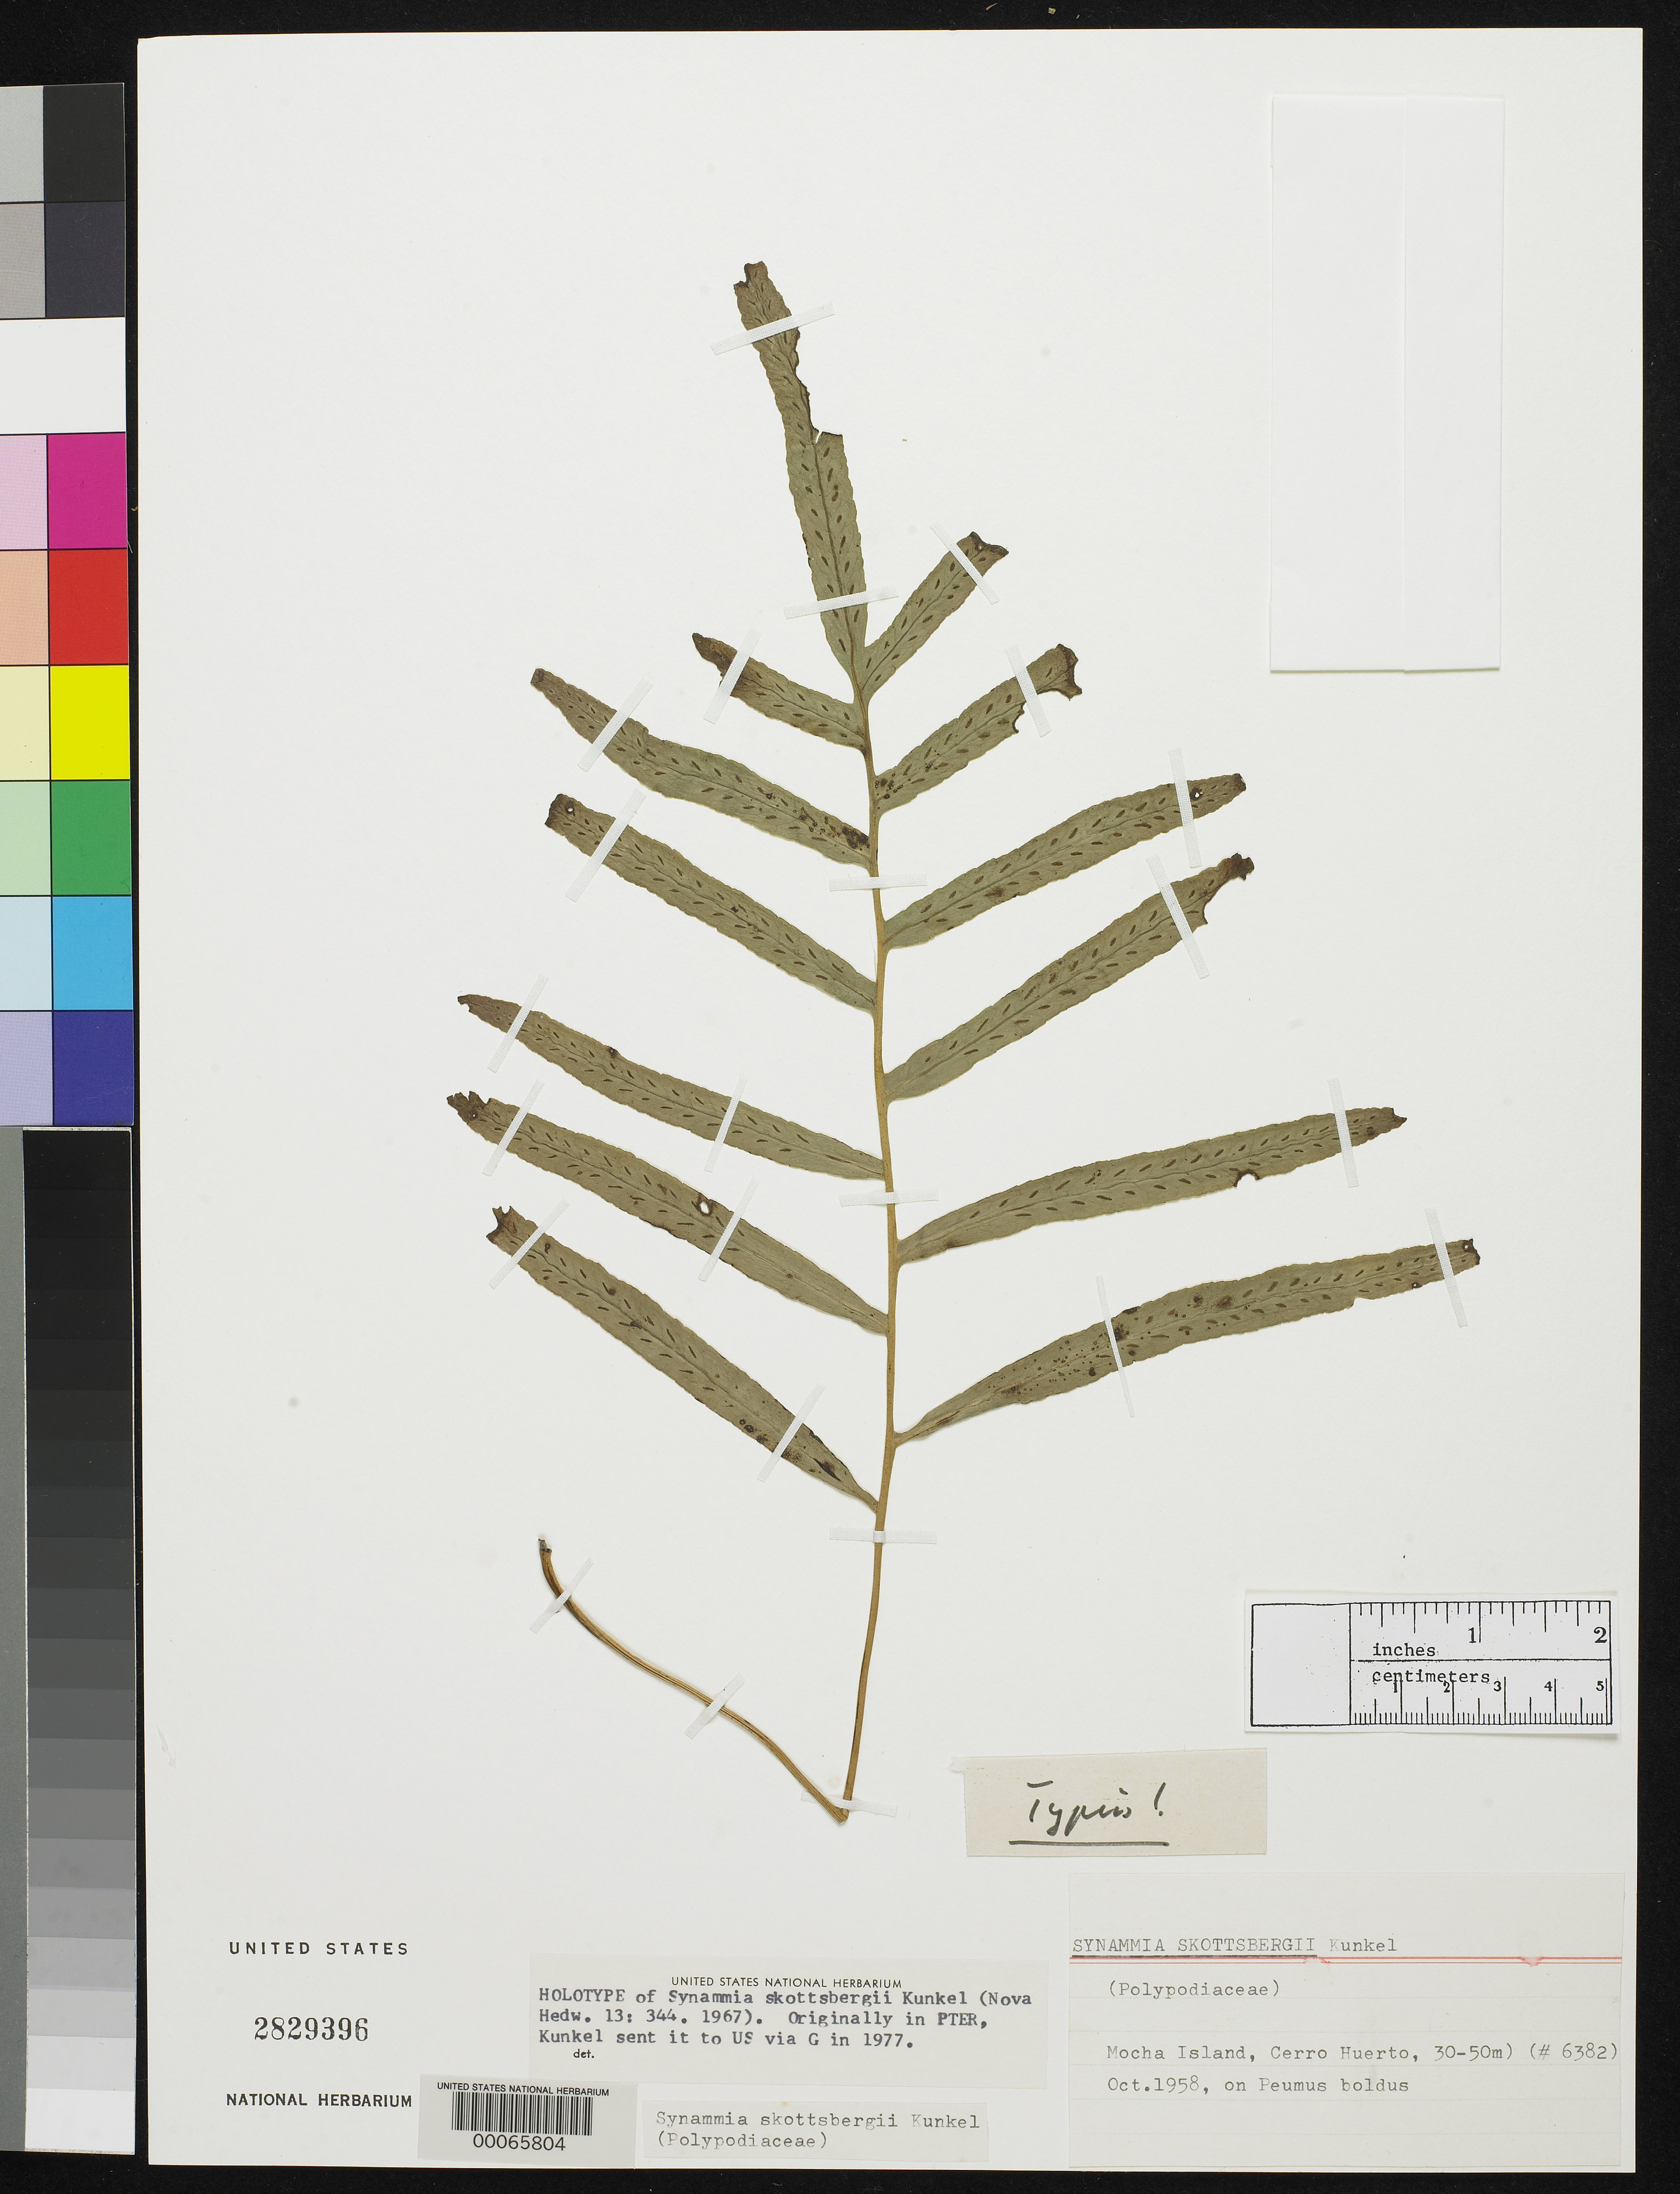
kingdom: Plantae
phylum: Tracheophyta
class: Polypodiopsida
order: Polypodiales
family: Polypodiaceae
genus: Synammia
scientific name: Synammia skottsbergii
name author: G. Kunkel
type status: Holotype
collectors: G. Kunkel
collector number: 6382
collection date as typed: Oct 1958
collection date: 1958-10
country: Chile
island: Mocha Island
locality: Cerro Huerto.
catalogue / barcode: US 2829396